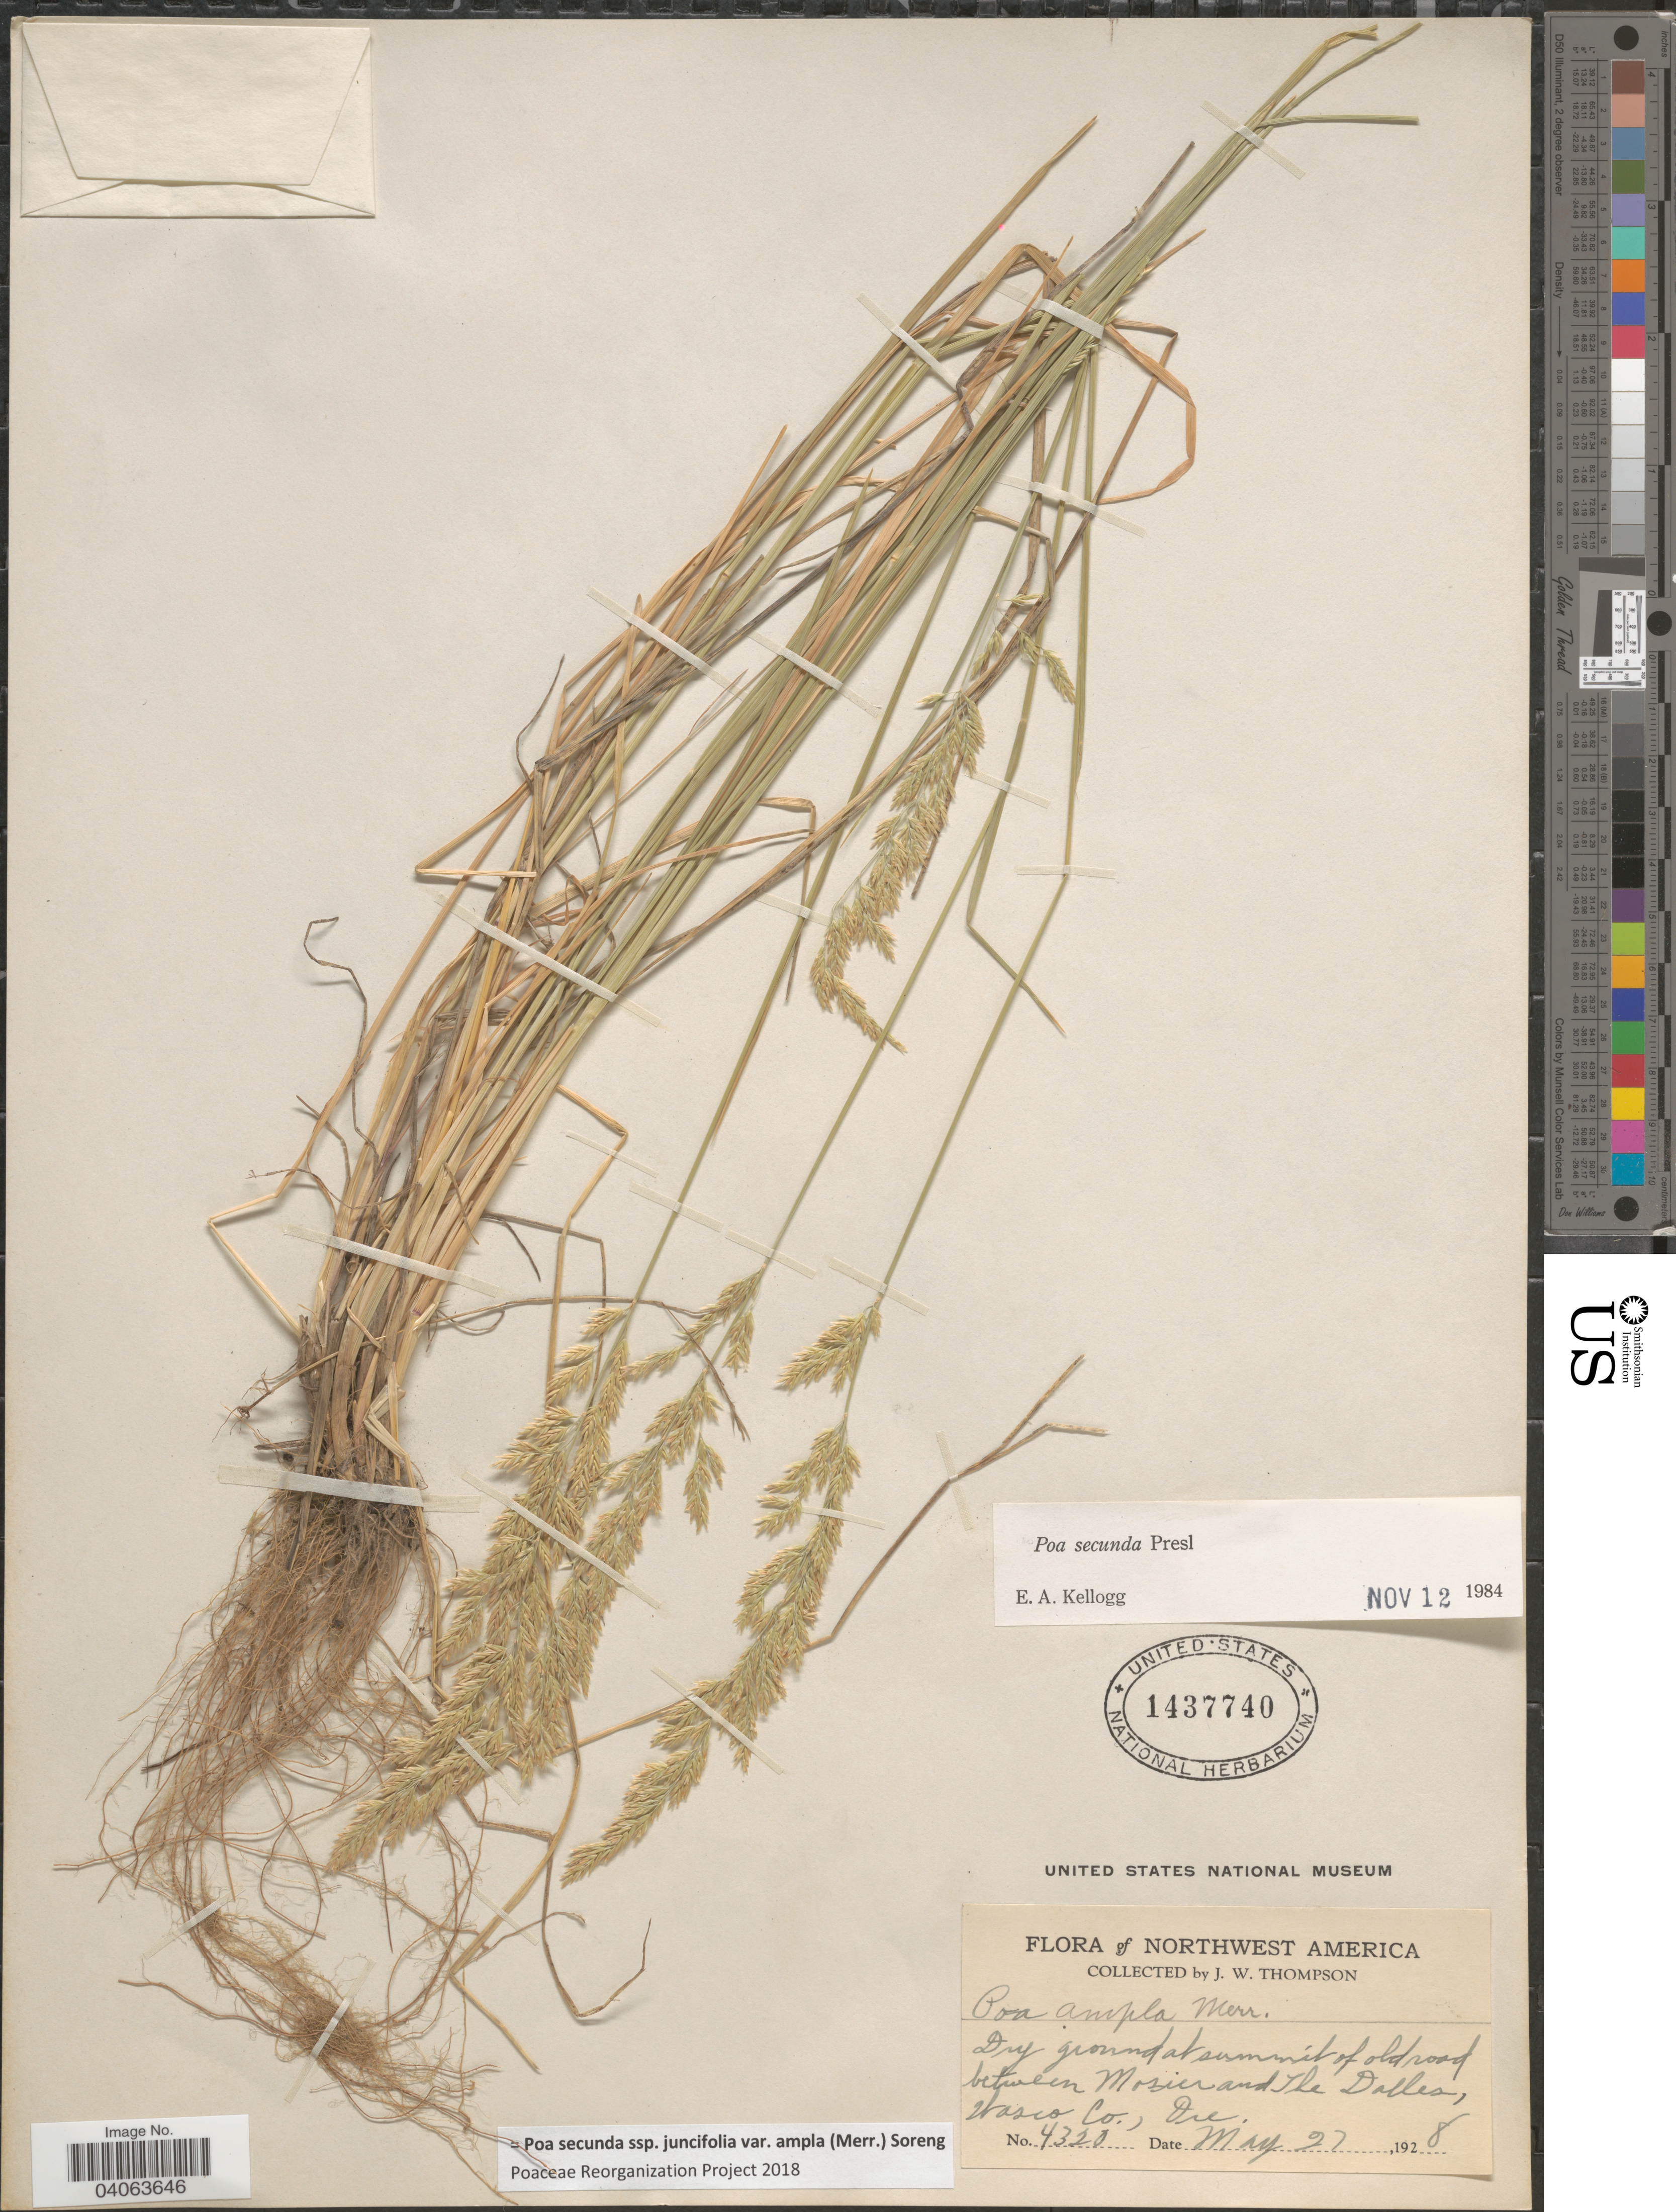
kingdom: Plantae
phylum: Tracheophyta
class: Liliopsida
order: Poales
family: Poaceae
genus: Poa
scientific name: Poa secunda subsp. juncifolia var. ampla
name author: (Merr.) Soreng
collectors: J. Thompson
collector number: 4320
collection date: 1928-05-27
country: United States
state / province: Oregon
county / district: Wasco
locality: Northwest America. Dry ground at summit of old road between Mosier and The Dalles, Wasco Co.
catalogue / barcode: US 1437740